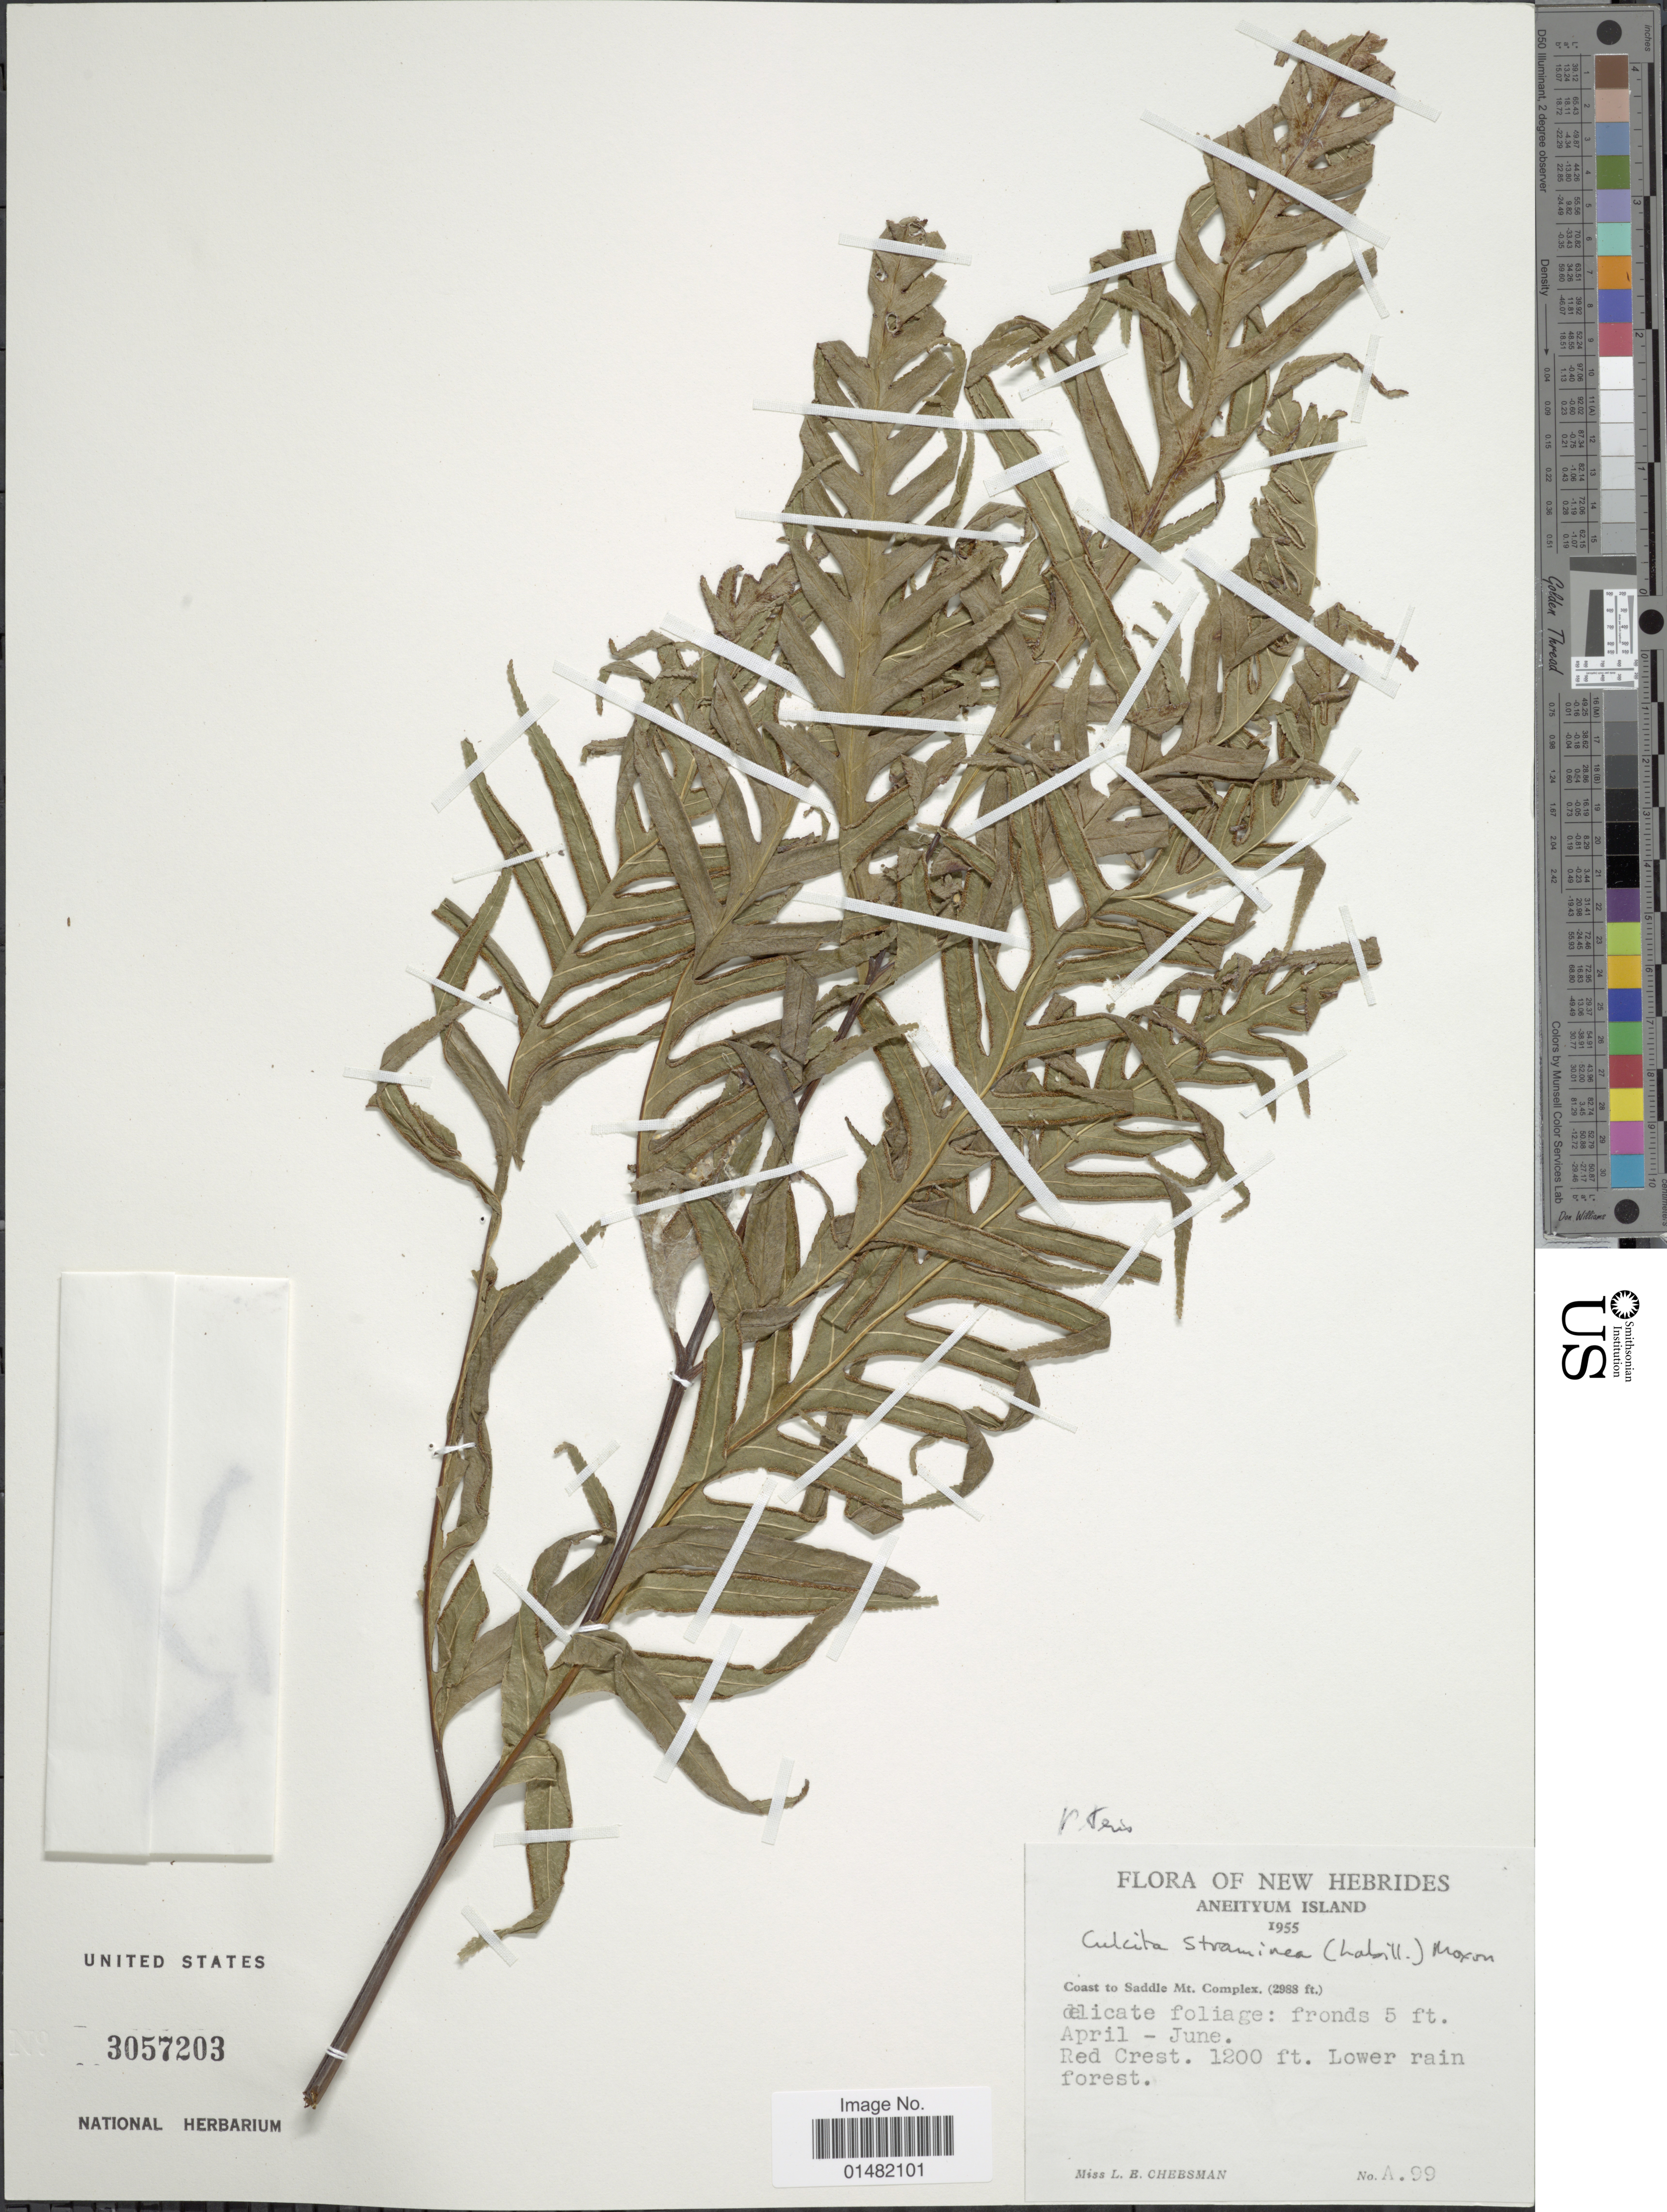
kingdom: Plantae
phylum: Tracheophyta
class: Polypodiopsida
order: Polypodiales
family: Pteridaceae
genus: Pteris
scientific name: Pteris sp.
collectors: L. E. Cheesman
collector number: A99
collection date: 1955-04/1955-06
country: Vanuatu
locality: New Hebrides, Aneityum Island, Coast to Saddle Mt. Complex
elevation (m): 911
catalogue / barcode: US 3057203